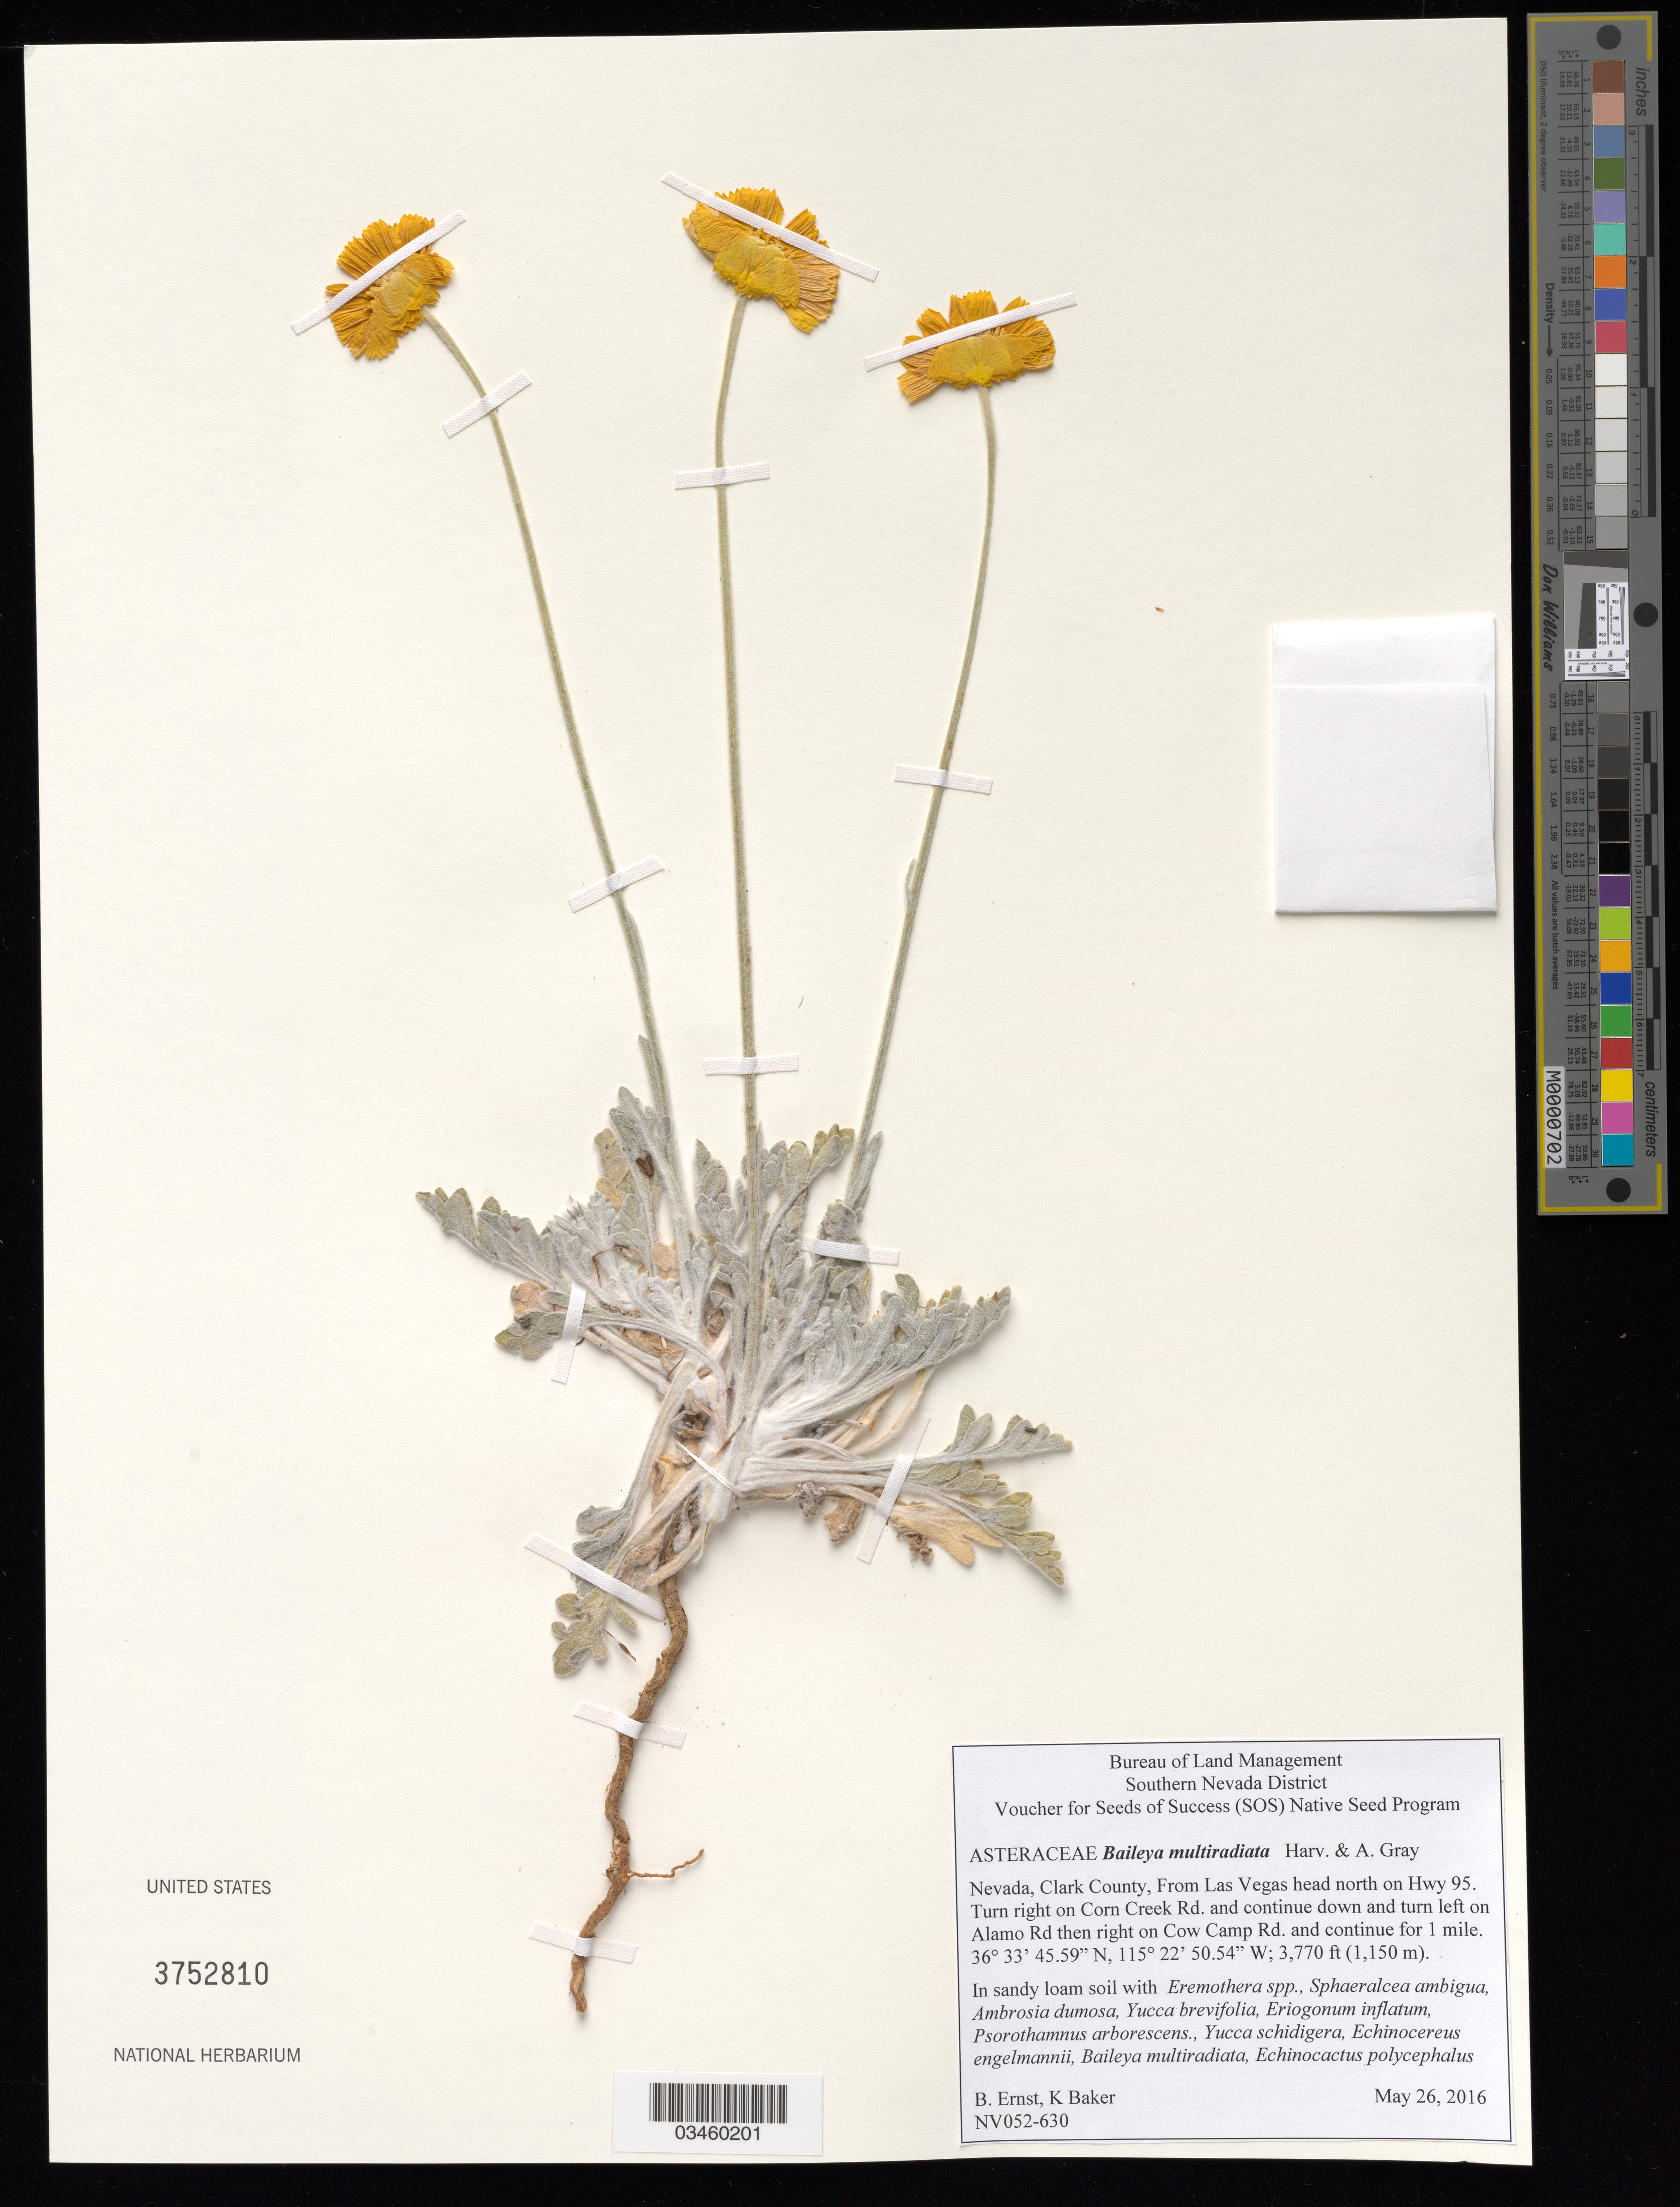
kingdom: Plantae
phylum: Tracheophyta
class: Magnoliopsida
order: Asterales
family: Asteraceae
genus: Baileya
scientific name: Baileya multiradiata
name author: Harv. ex A. Gray & A. Gray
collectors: B. Ernst & K. Baker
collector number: NV052-630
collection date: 2016-05-26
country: United States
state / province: Nevada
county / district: Clark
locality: Desert National Wildlife Refugee, Cow Camp Rd.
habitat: Sandy loam. With Ambrosia dumosa, Yucca brevifolia, Baileya multiradiata, ect.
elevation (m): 1149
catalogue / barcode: US 3752810